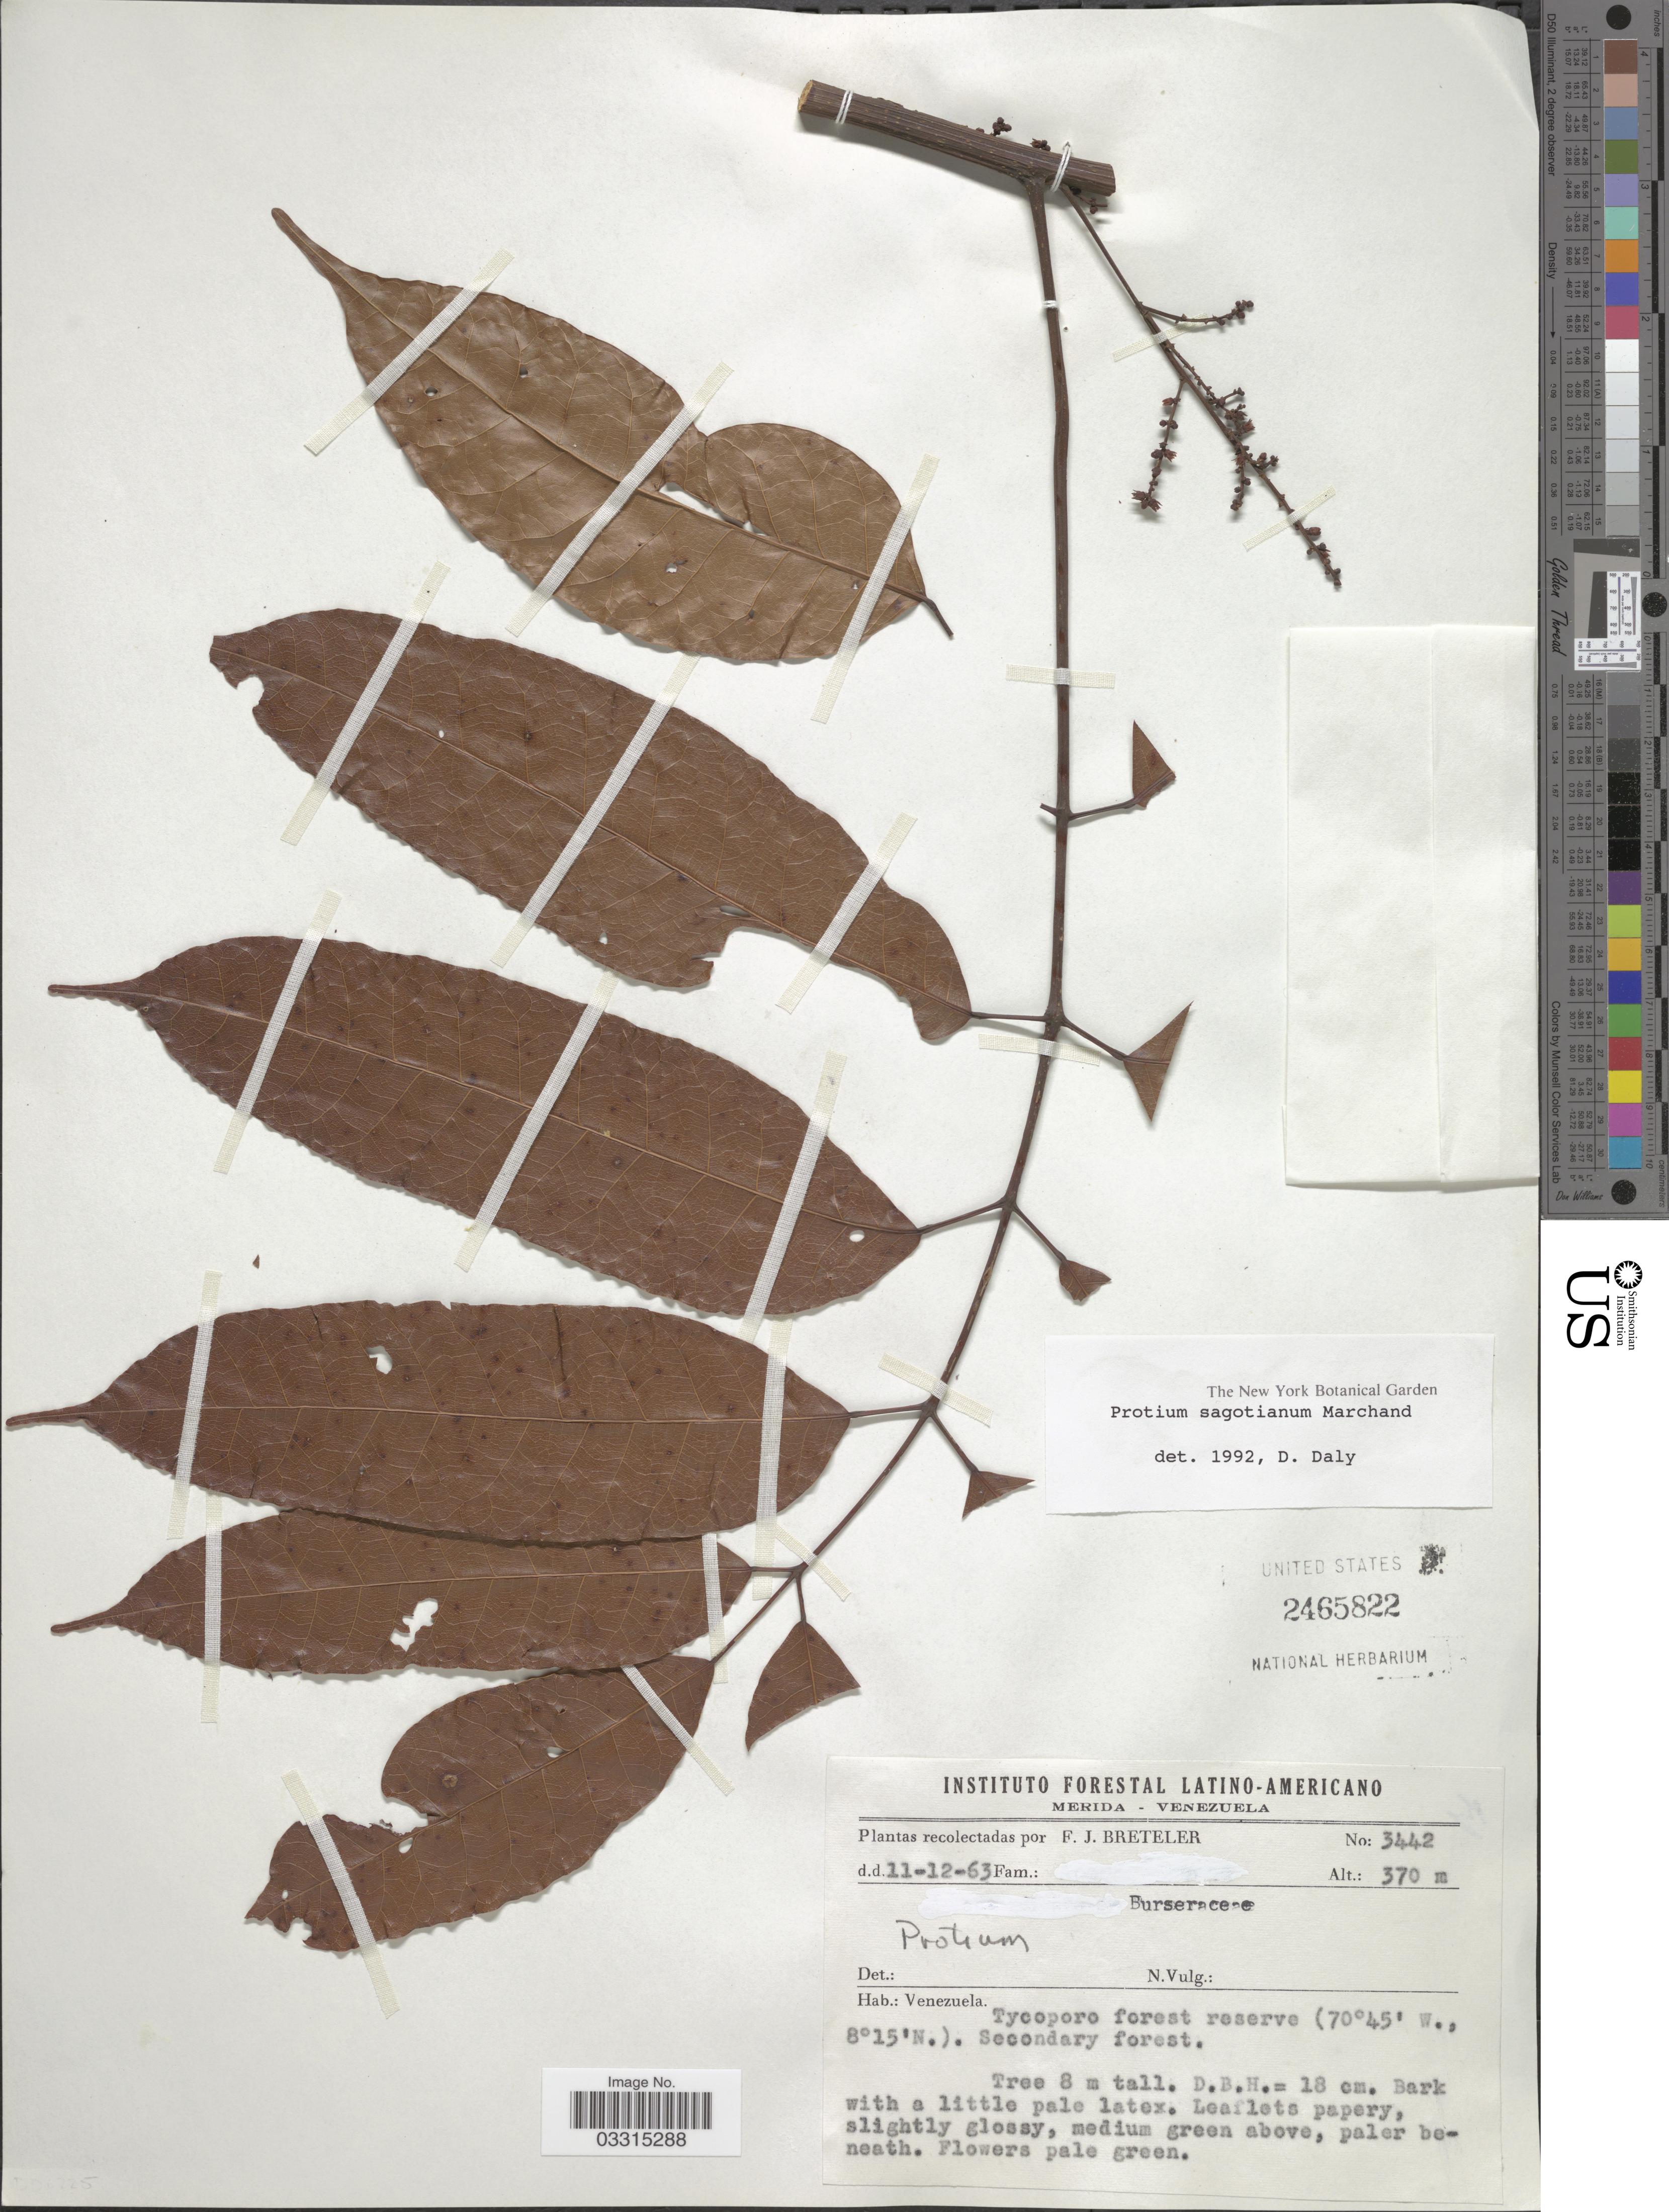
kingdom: Plantae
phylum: Tracheophyta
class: Magnoliopsida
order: Sapindales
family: Burseraceae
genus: Protium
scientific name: Protium sagotianum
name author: Marchand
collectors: F. J. Breteler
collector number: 3442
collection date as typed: Transcribed d/m/y: 11/12/63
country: Venezuela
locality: Tycoporo forest reserve. Secondary forest.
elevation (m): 370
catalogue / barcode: US 2465822